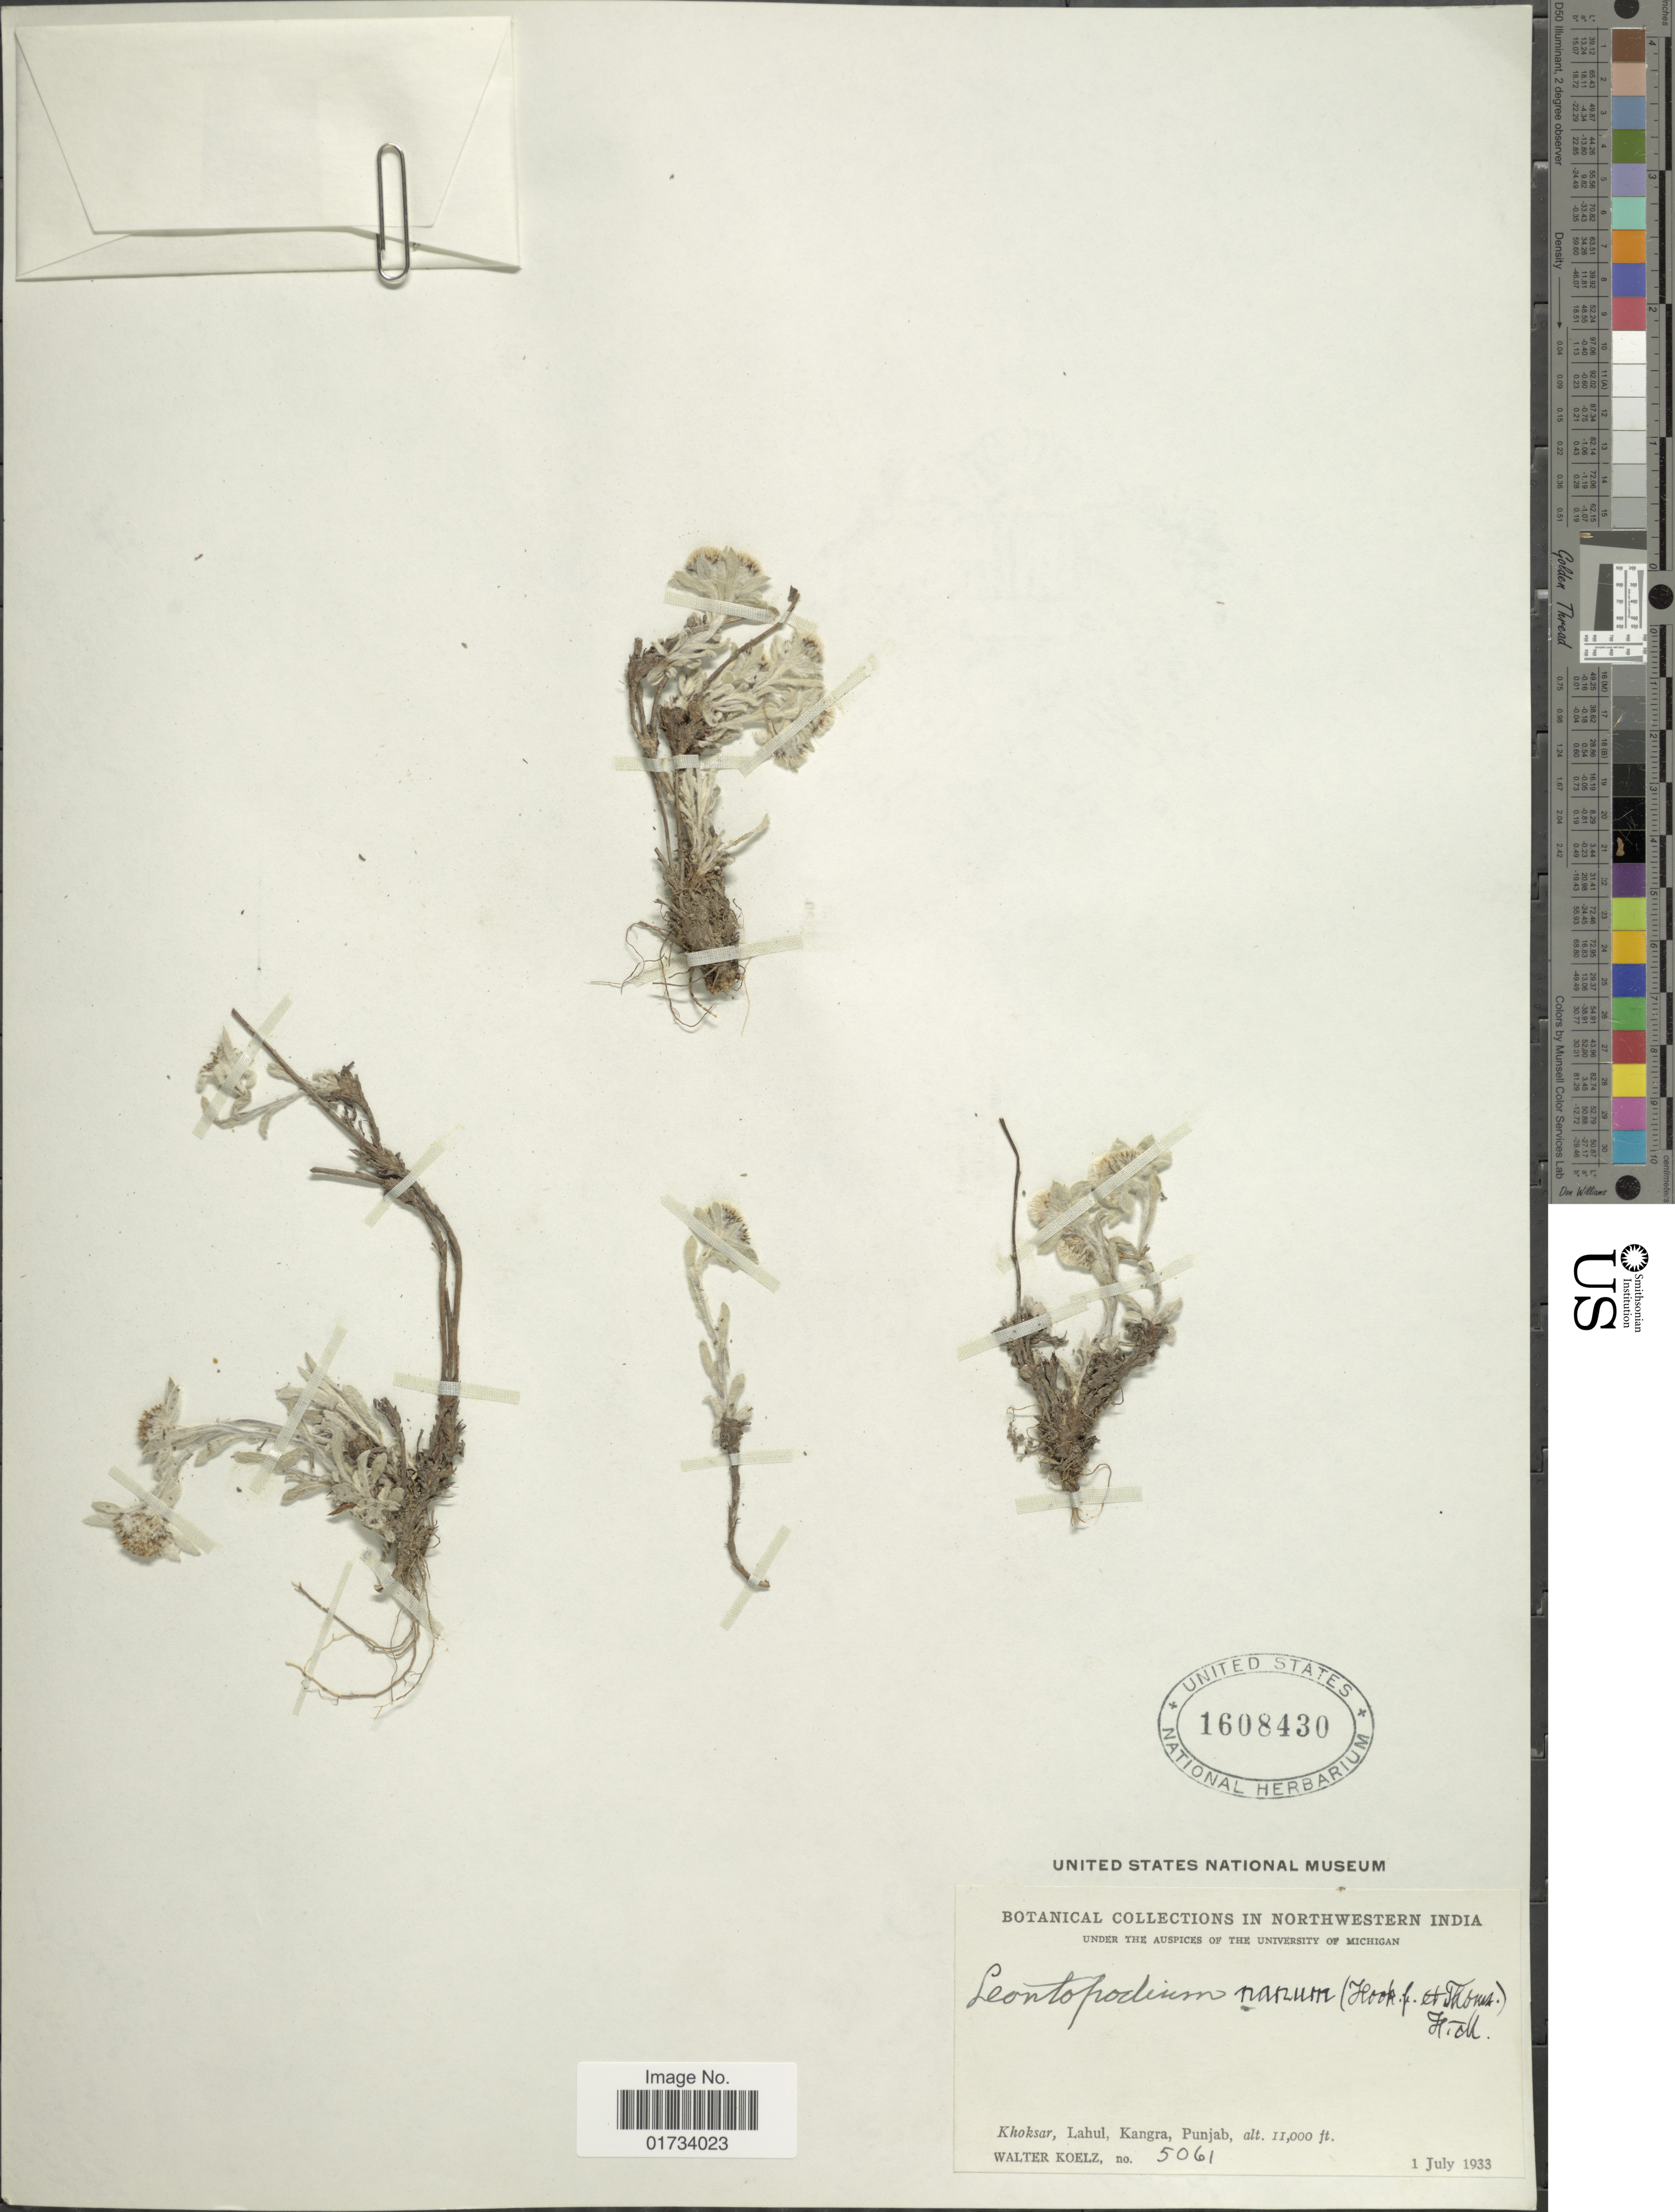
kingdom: Plantae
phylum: Tracheophyta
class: Magnoliopsida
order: Asterales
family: Asteraceae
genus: Leontopodium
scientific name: Leontopodium nanum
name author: (Hook. f. & Thomson ex C.B. Clarke) Hand.-Mazz.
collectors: W. N. Koelz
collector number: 5061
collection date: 1933-07-01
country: India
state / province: Himachal Pradesh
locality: Northwestern India, Khoksar, Lahul, Kangra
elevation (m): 3353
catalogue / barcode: US 1608430